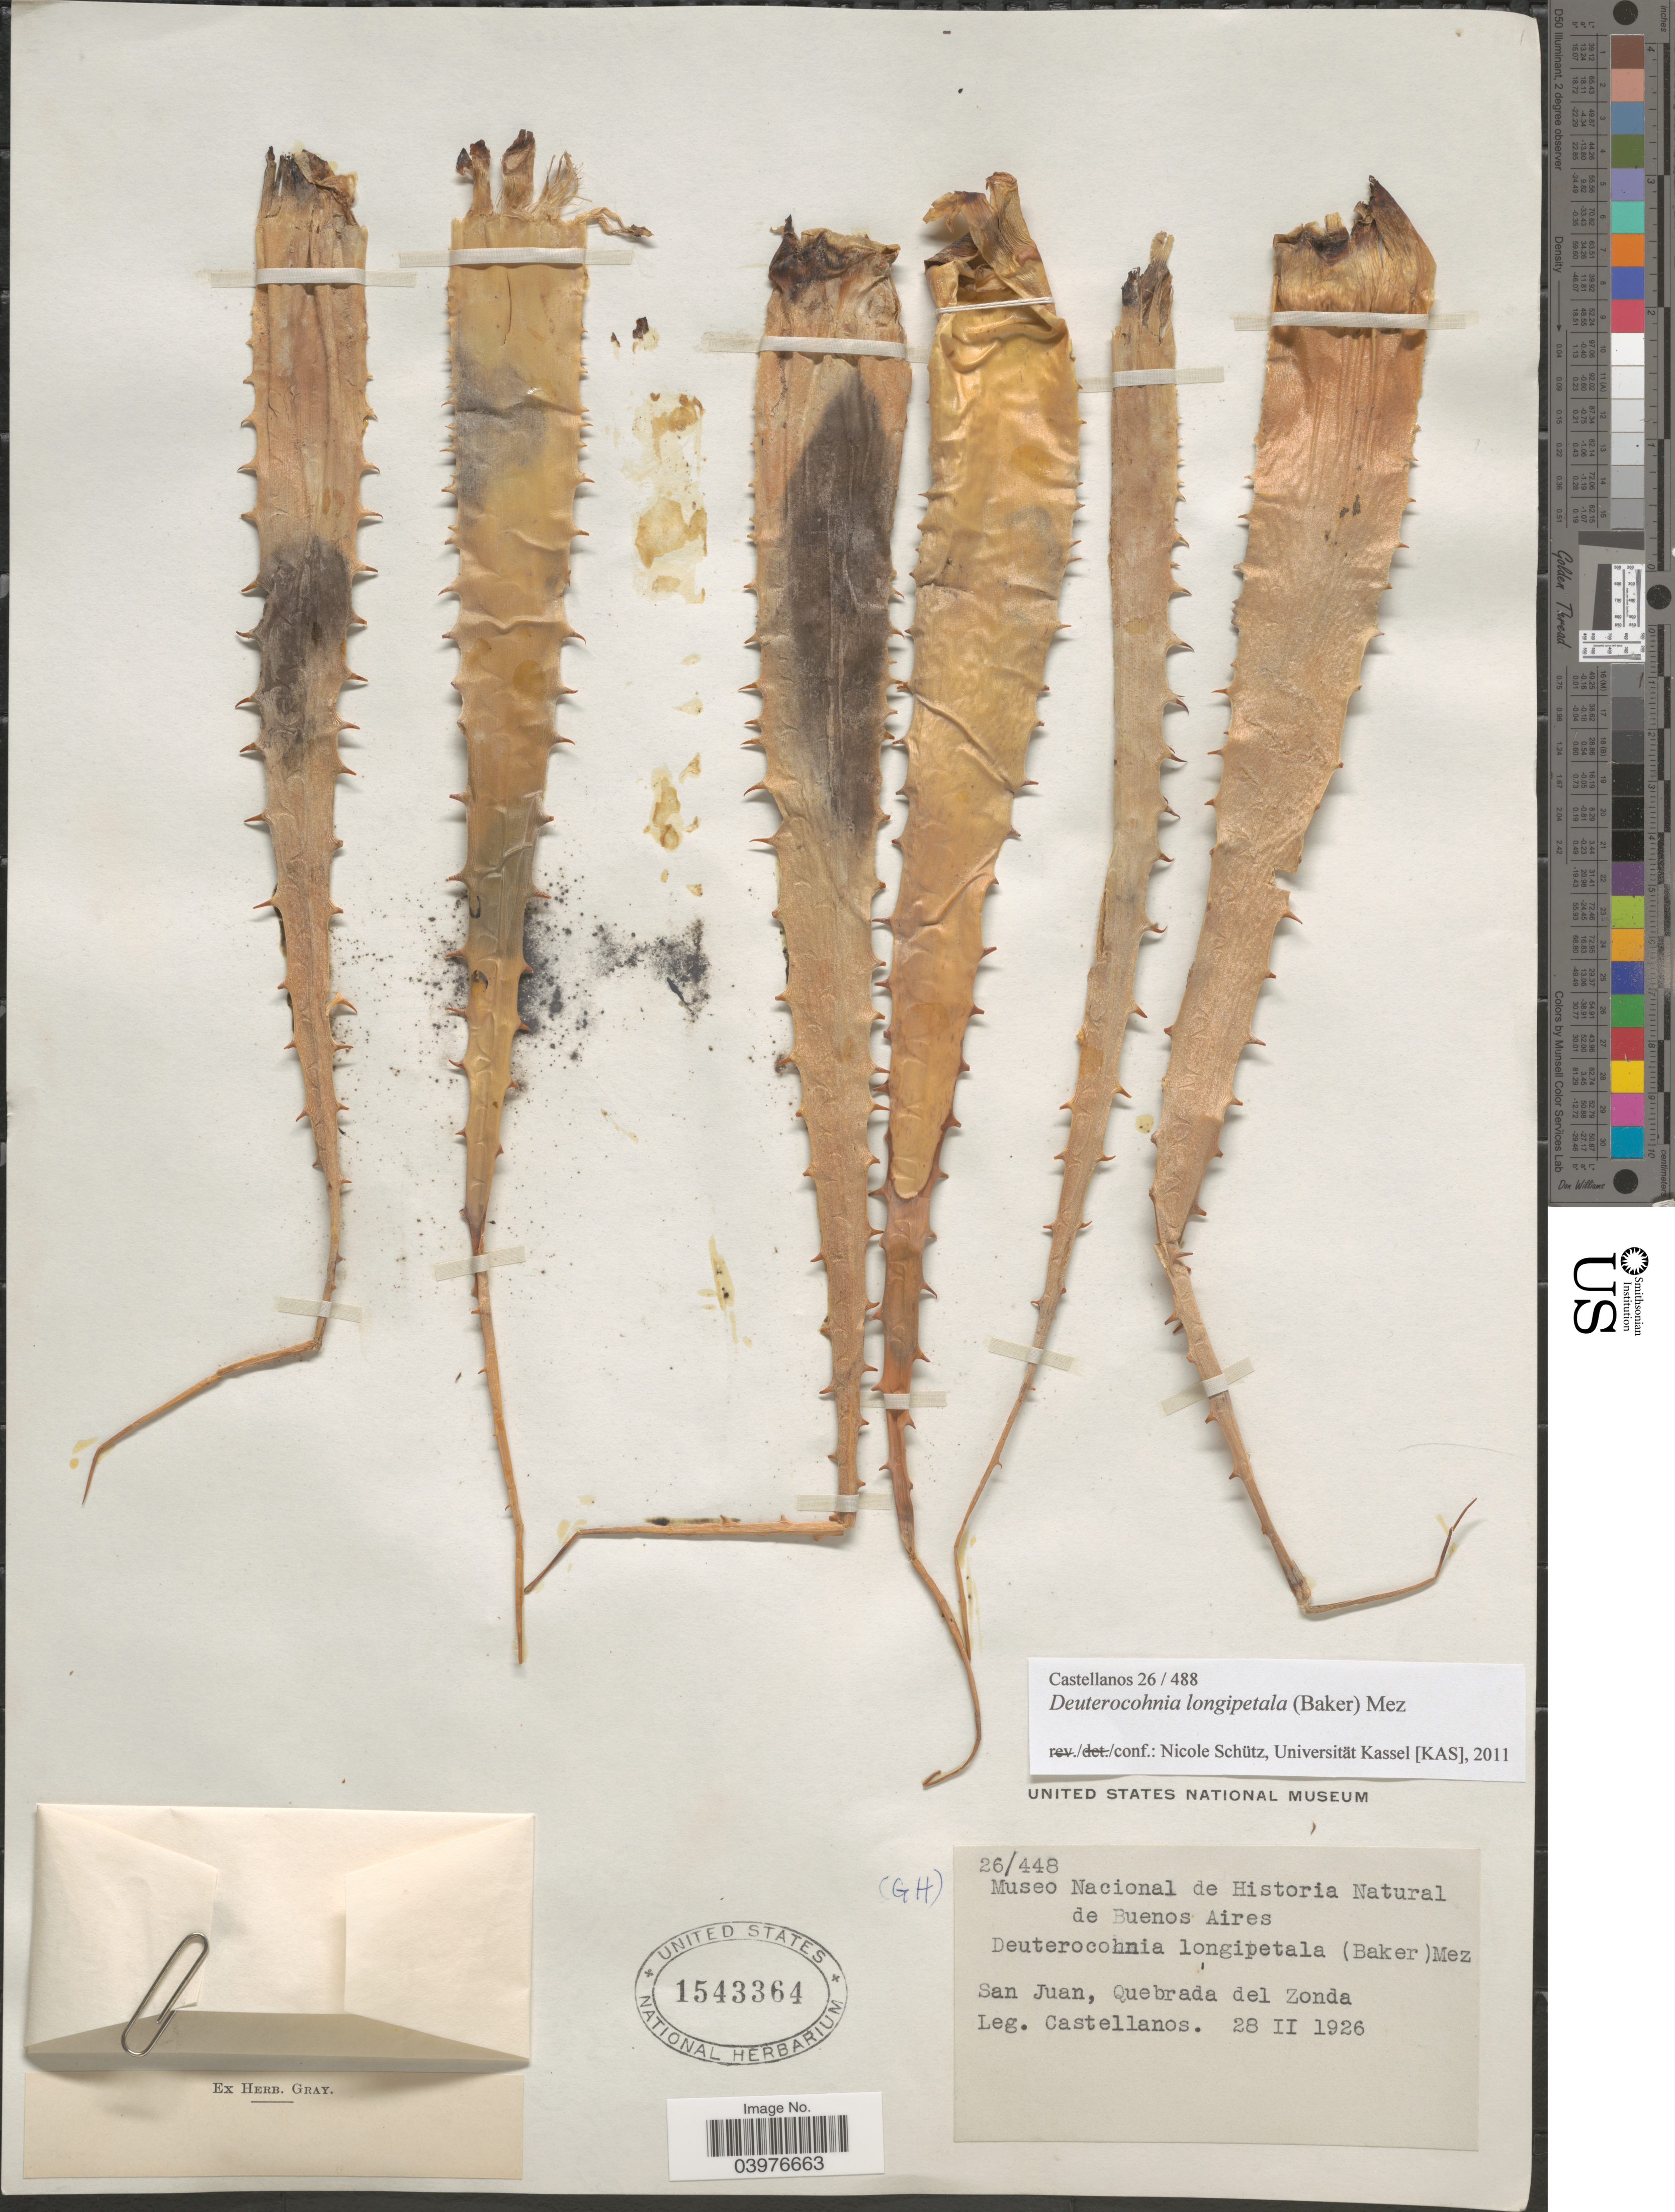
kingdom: Plantae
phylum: Tracheophyta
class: Liliopsida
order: Poales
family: Bromeliaceae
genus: Deuterocohnia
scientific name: Deuterocohnia longipetala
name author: (Baker) Mez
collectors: -- Castellanos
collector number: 26/448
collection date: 1926-02-28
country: Argentina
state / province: San Juan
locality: Quebrada del Zonda.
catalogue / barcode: US 1543364